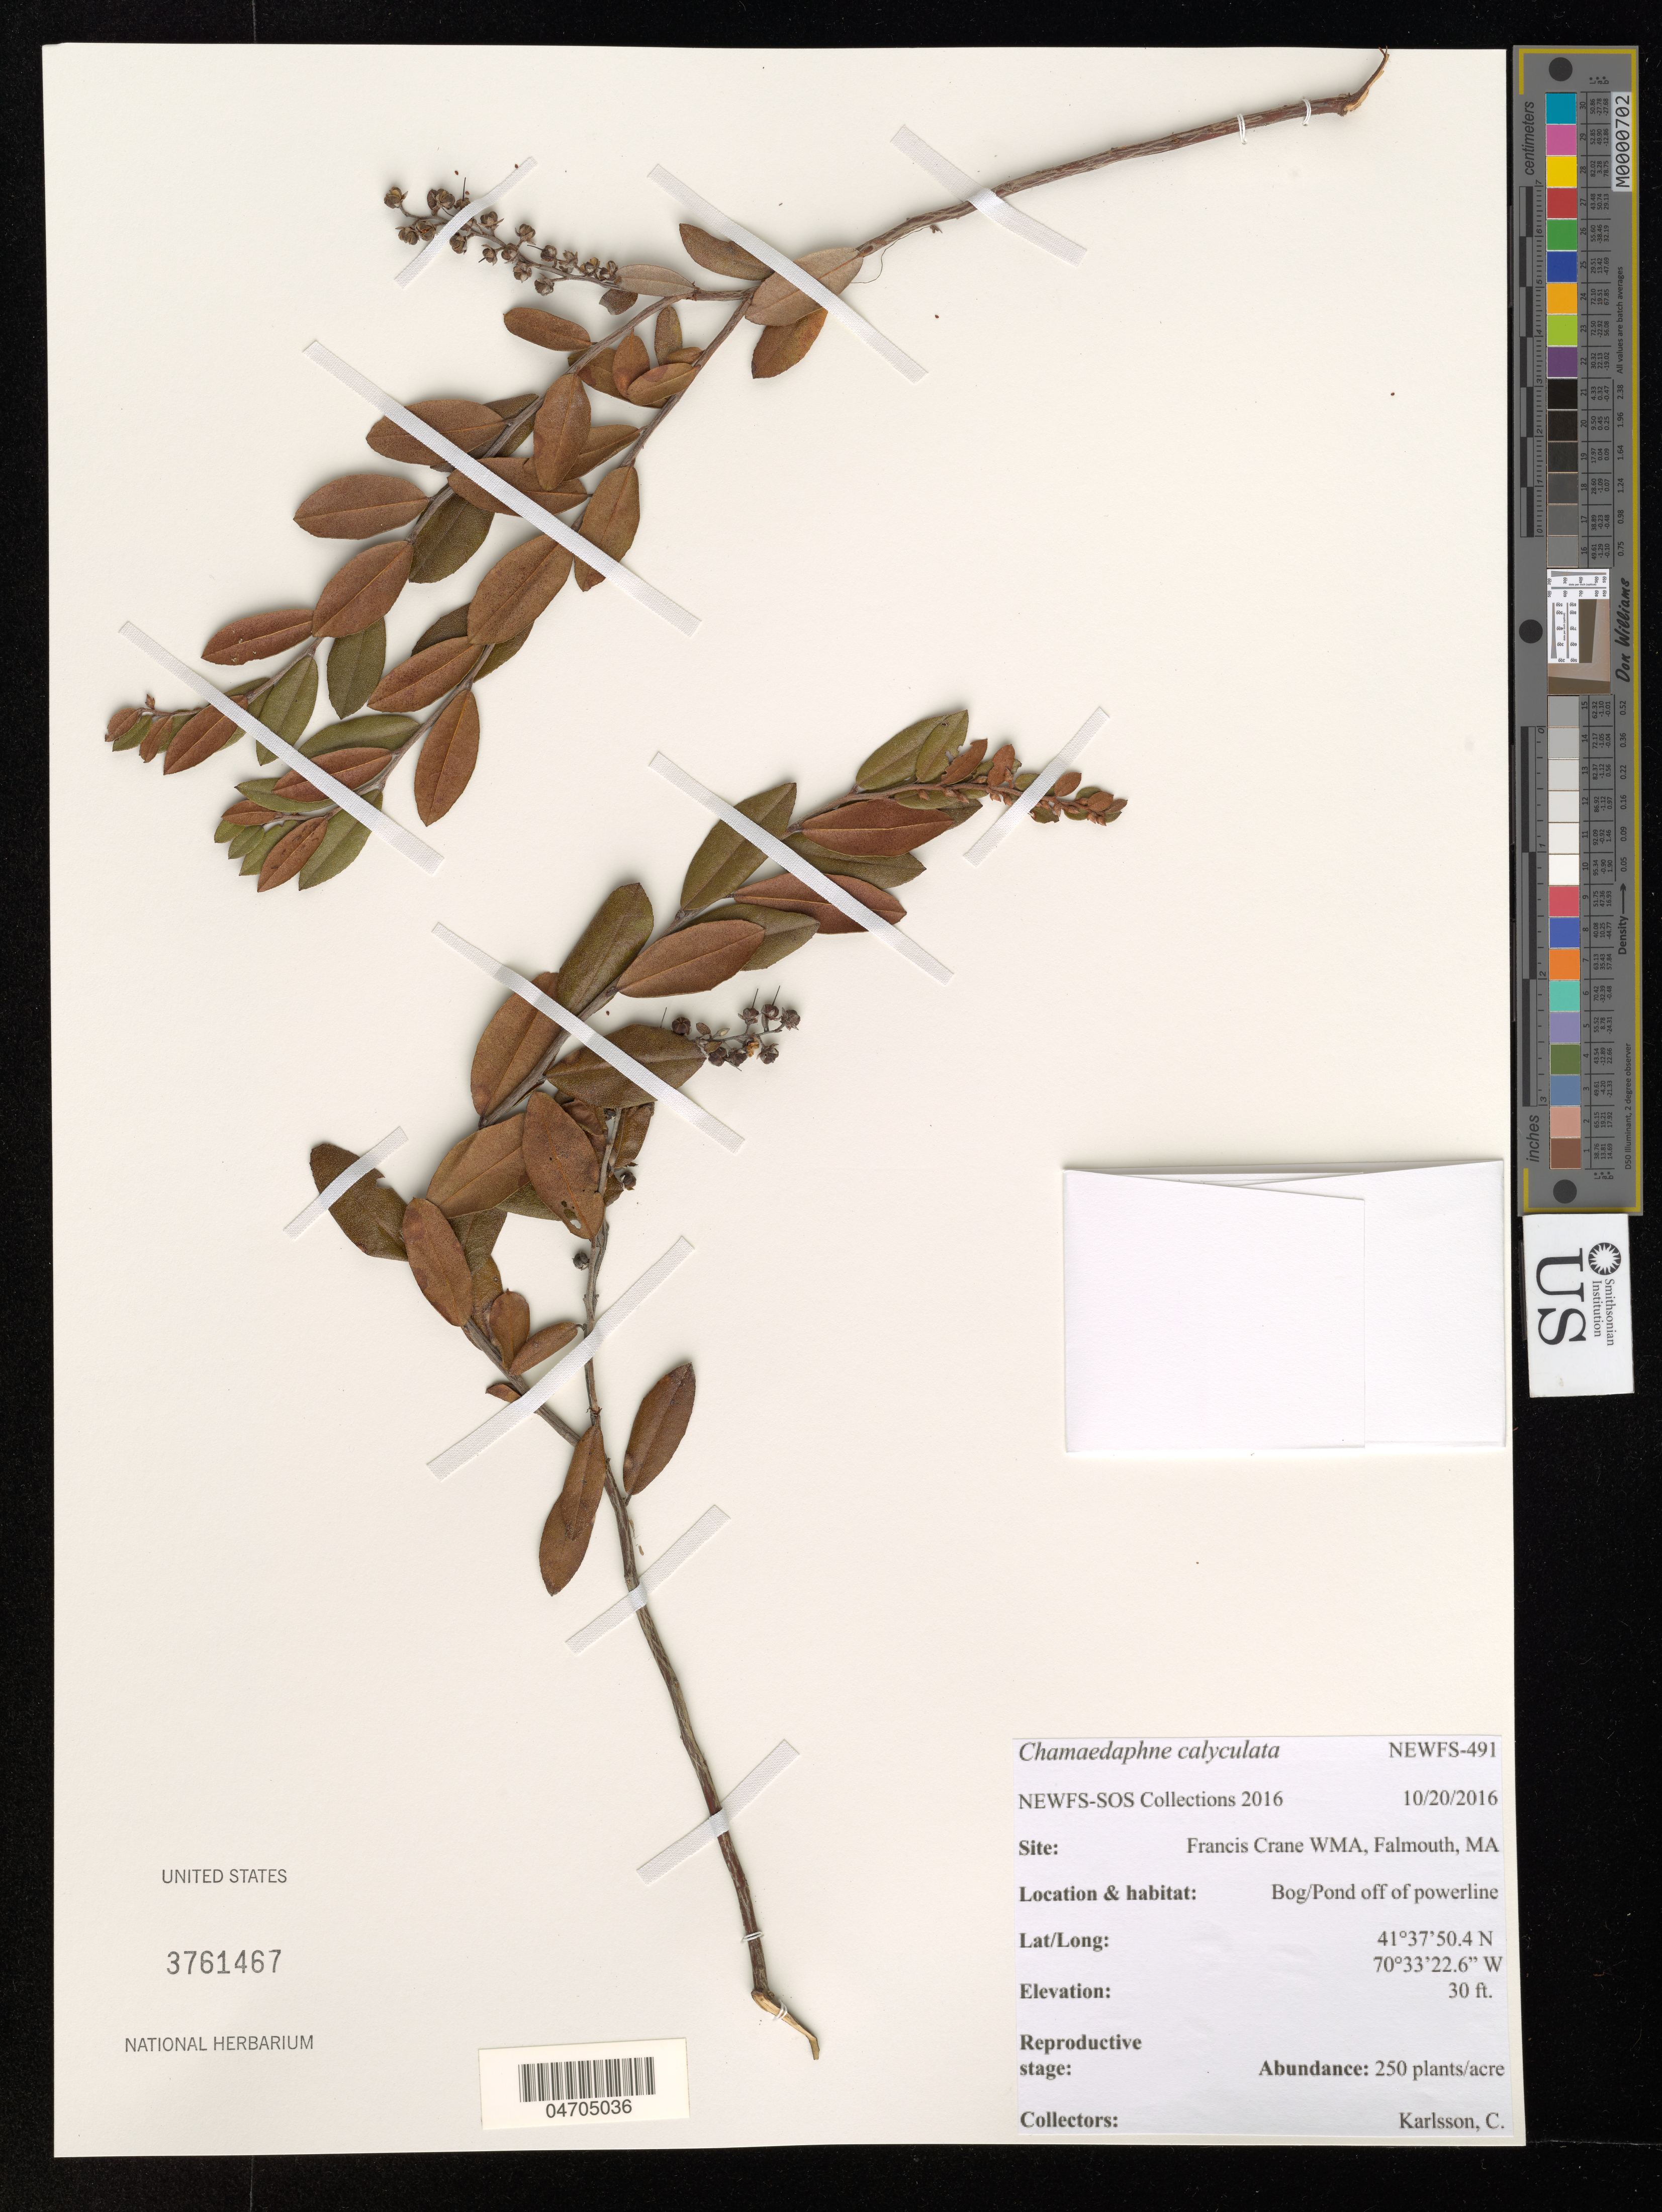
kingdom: Plantae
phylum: Tracheophyta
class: Magnoliopsida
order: Ericales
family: Ericaceae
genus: Chamaedaphne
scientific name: Chamaedaphne calyculata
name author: (L.) Moench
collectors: C. Karlsson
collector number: NEWFS-491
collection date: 2016-10-20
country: United States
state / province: Massachusetts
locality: Francis Crane WMA, Falmouth.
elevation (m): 9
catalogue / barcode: US 3761467